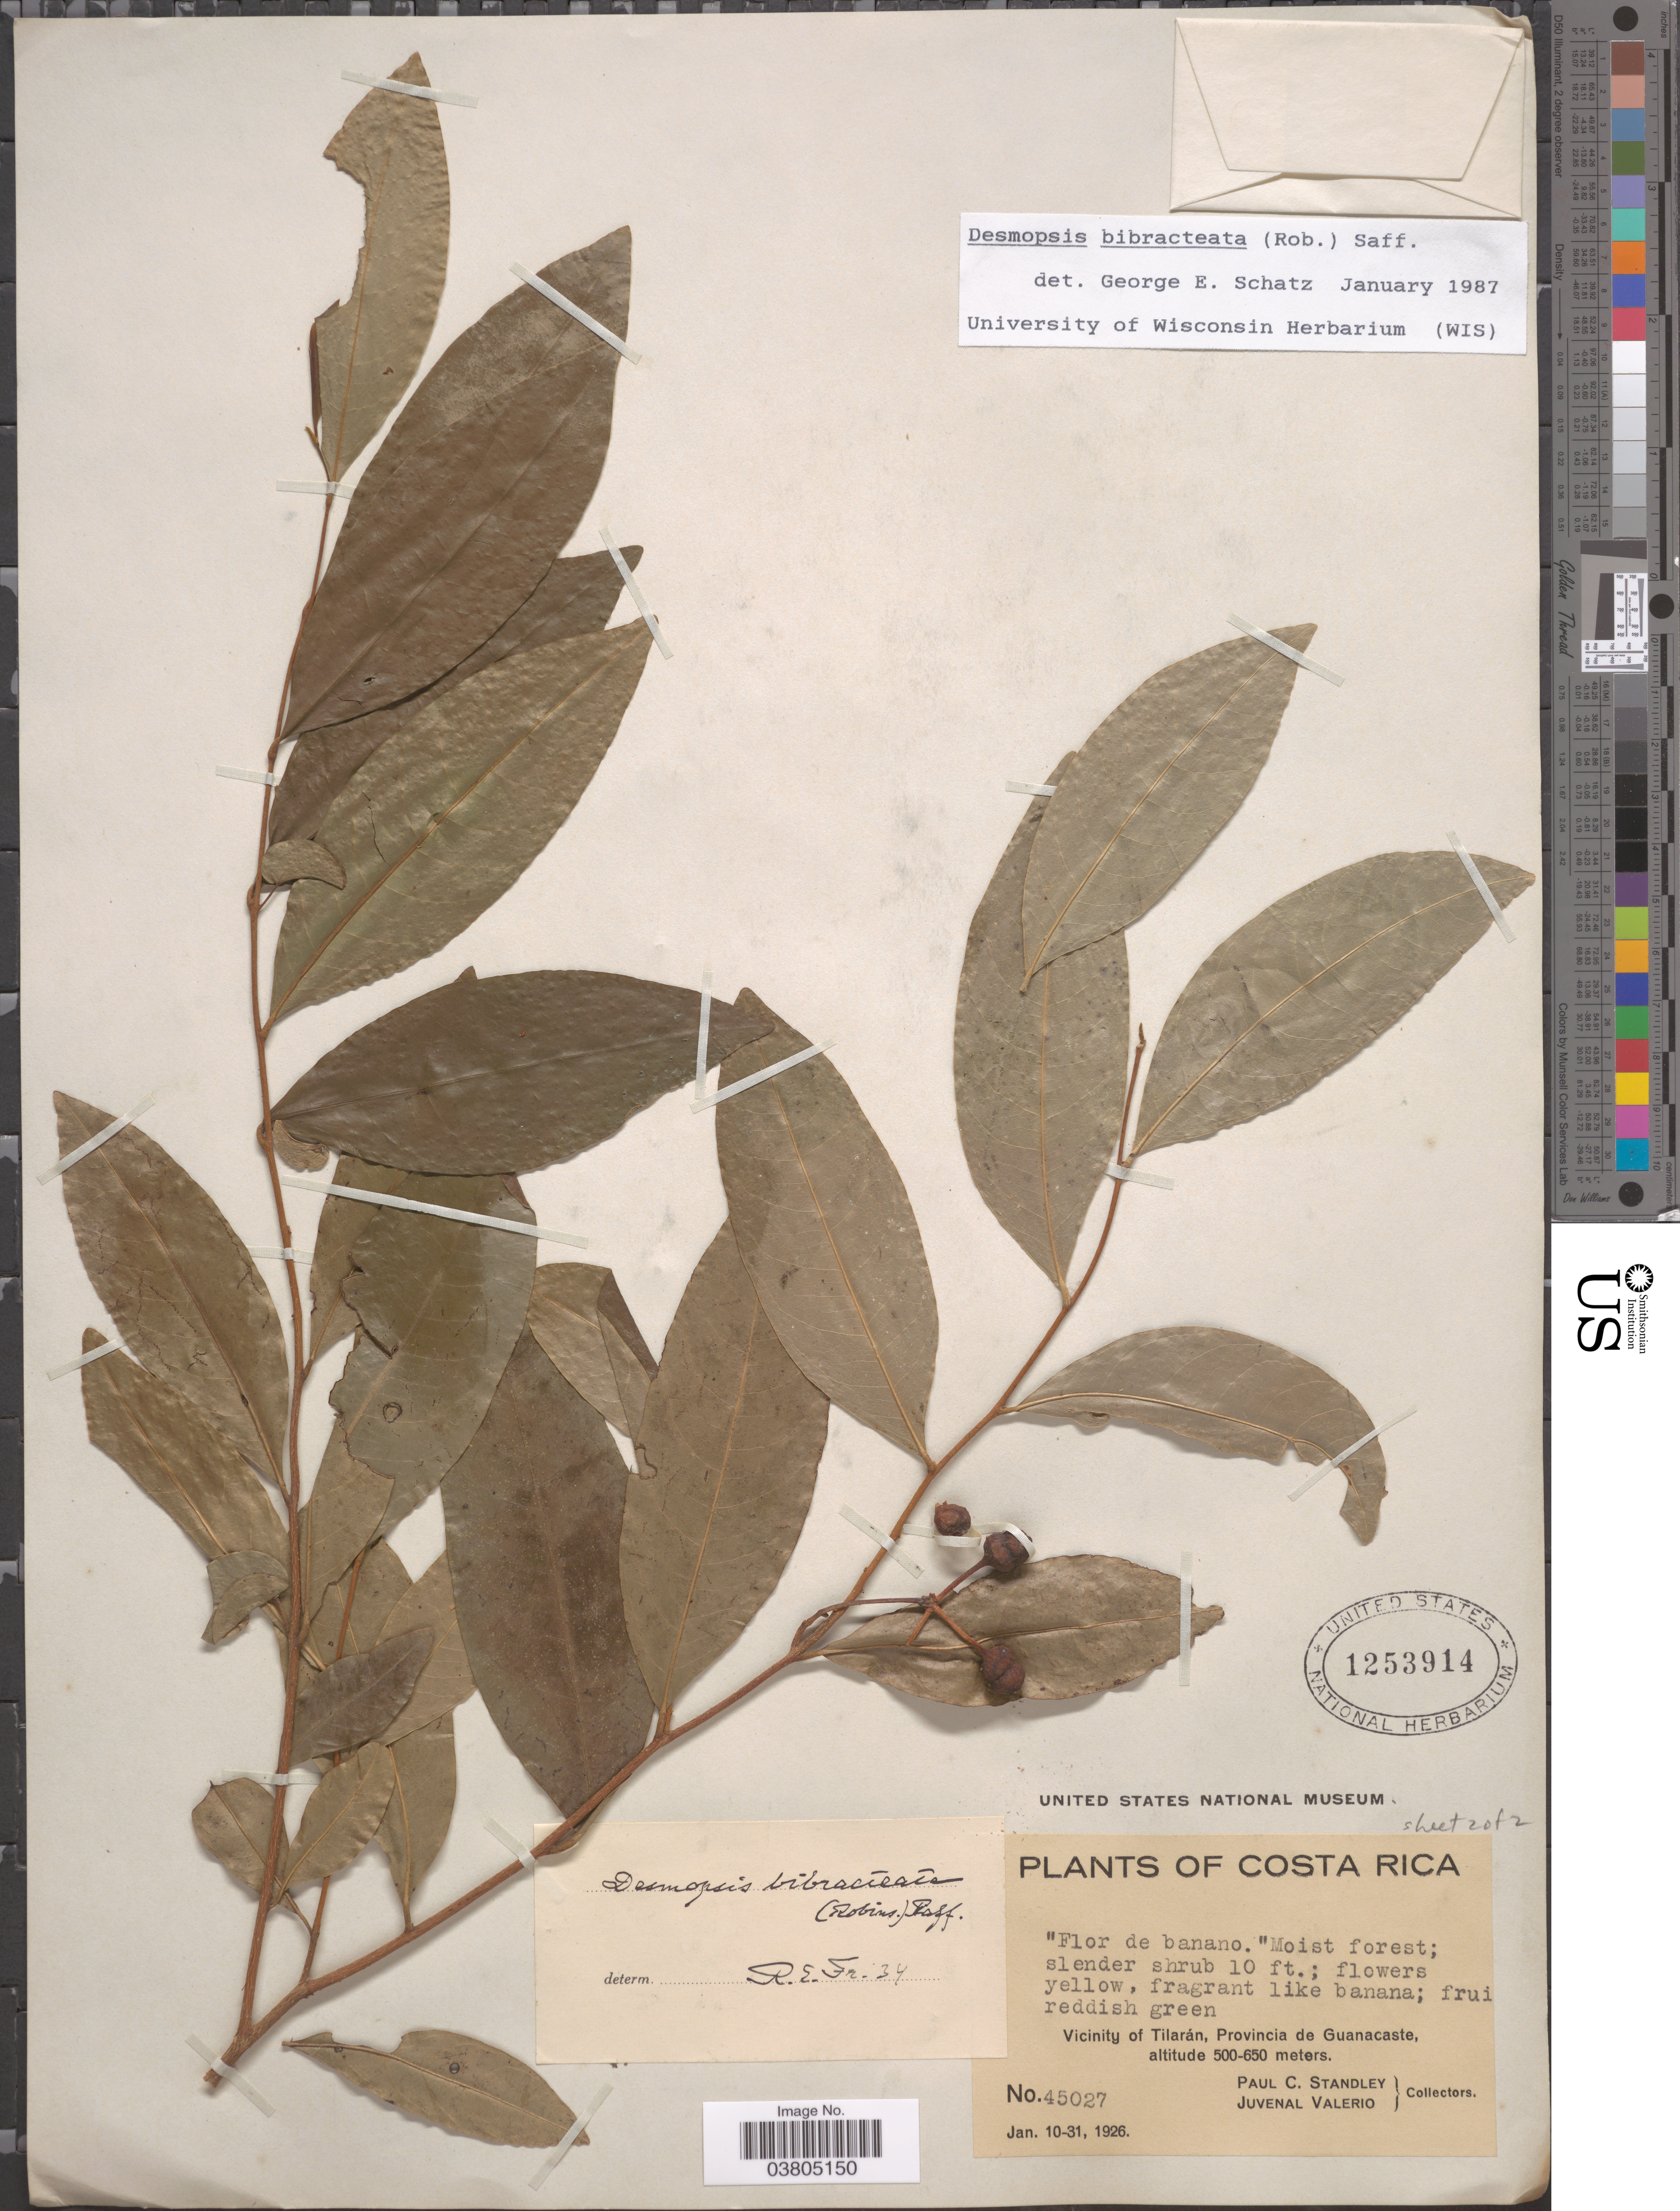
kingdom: Plantae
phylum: Tracheophyta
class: Magnoliopsida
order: Magnoliales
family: Annonaceae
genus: Desmopsis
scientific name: Desmopsis bibracteata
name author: (B.L. Rob.) Saff.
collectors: P. C. Standley & J. Valerio R.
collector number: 45027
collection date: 1926-01-10/1926-01-31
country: Costa Rica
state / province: Guanacaste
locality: Vicinity of Tilarán.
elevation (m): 500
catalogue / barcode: US 1253914